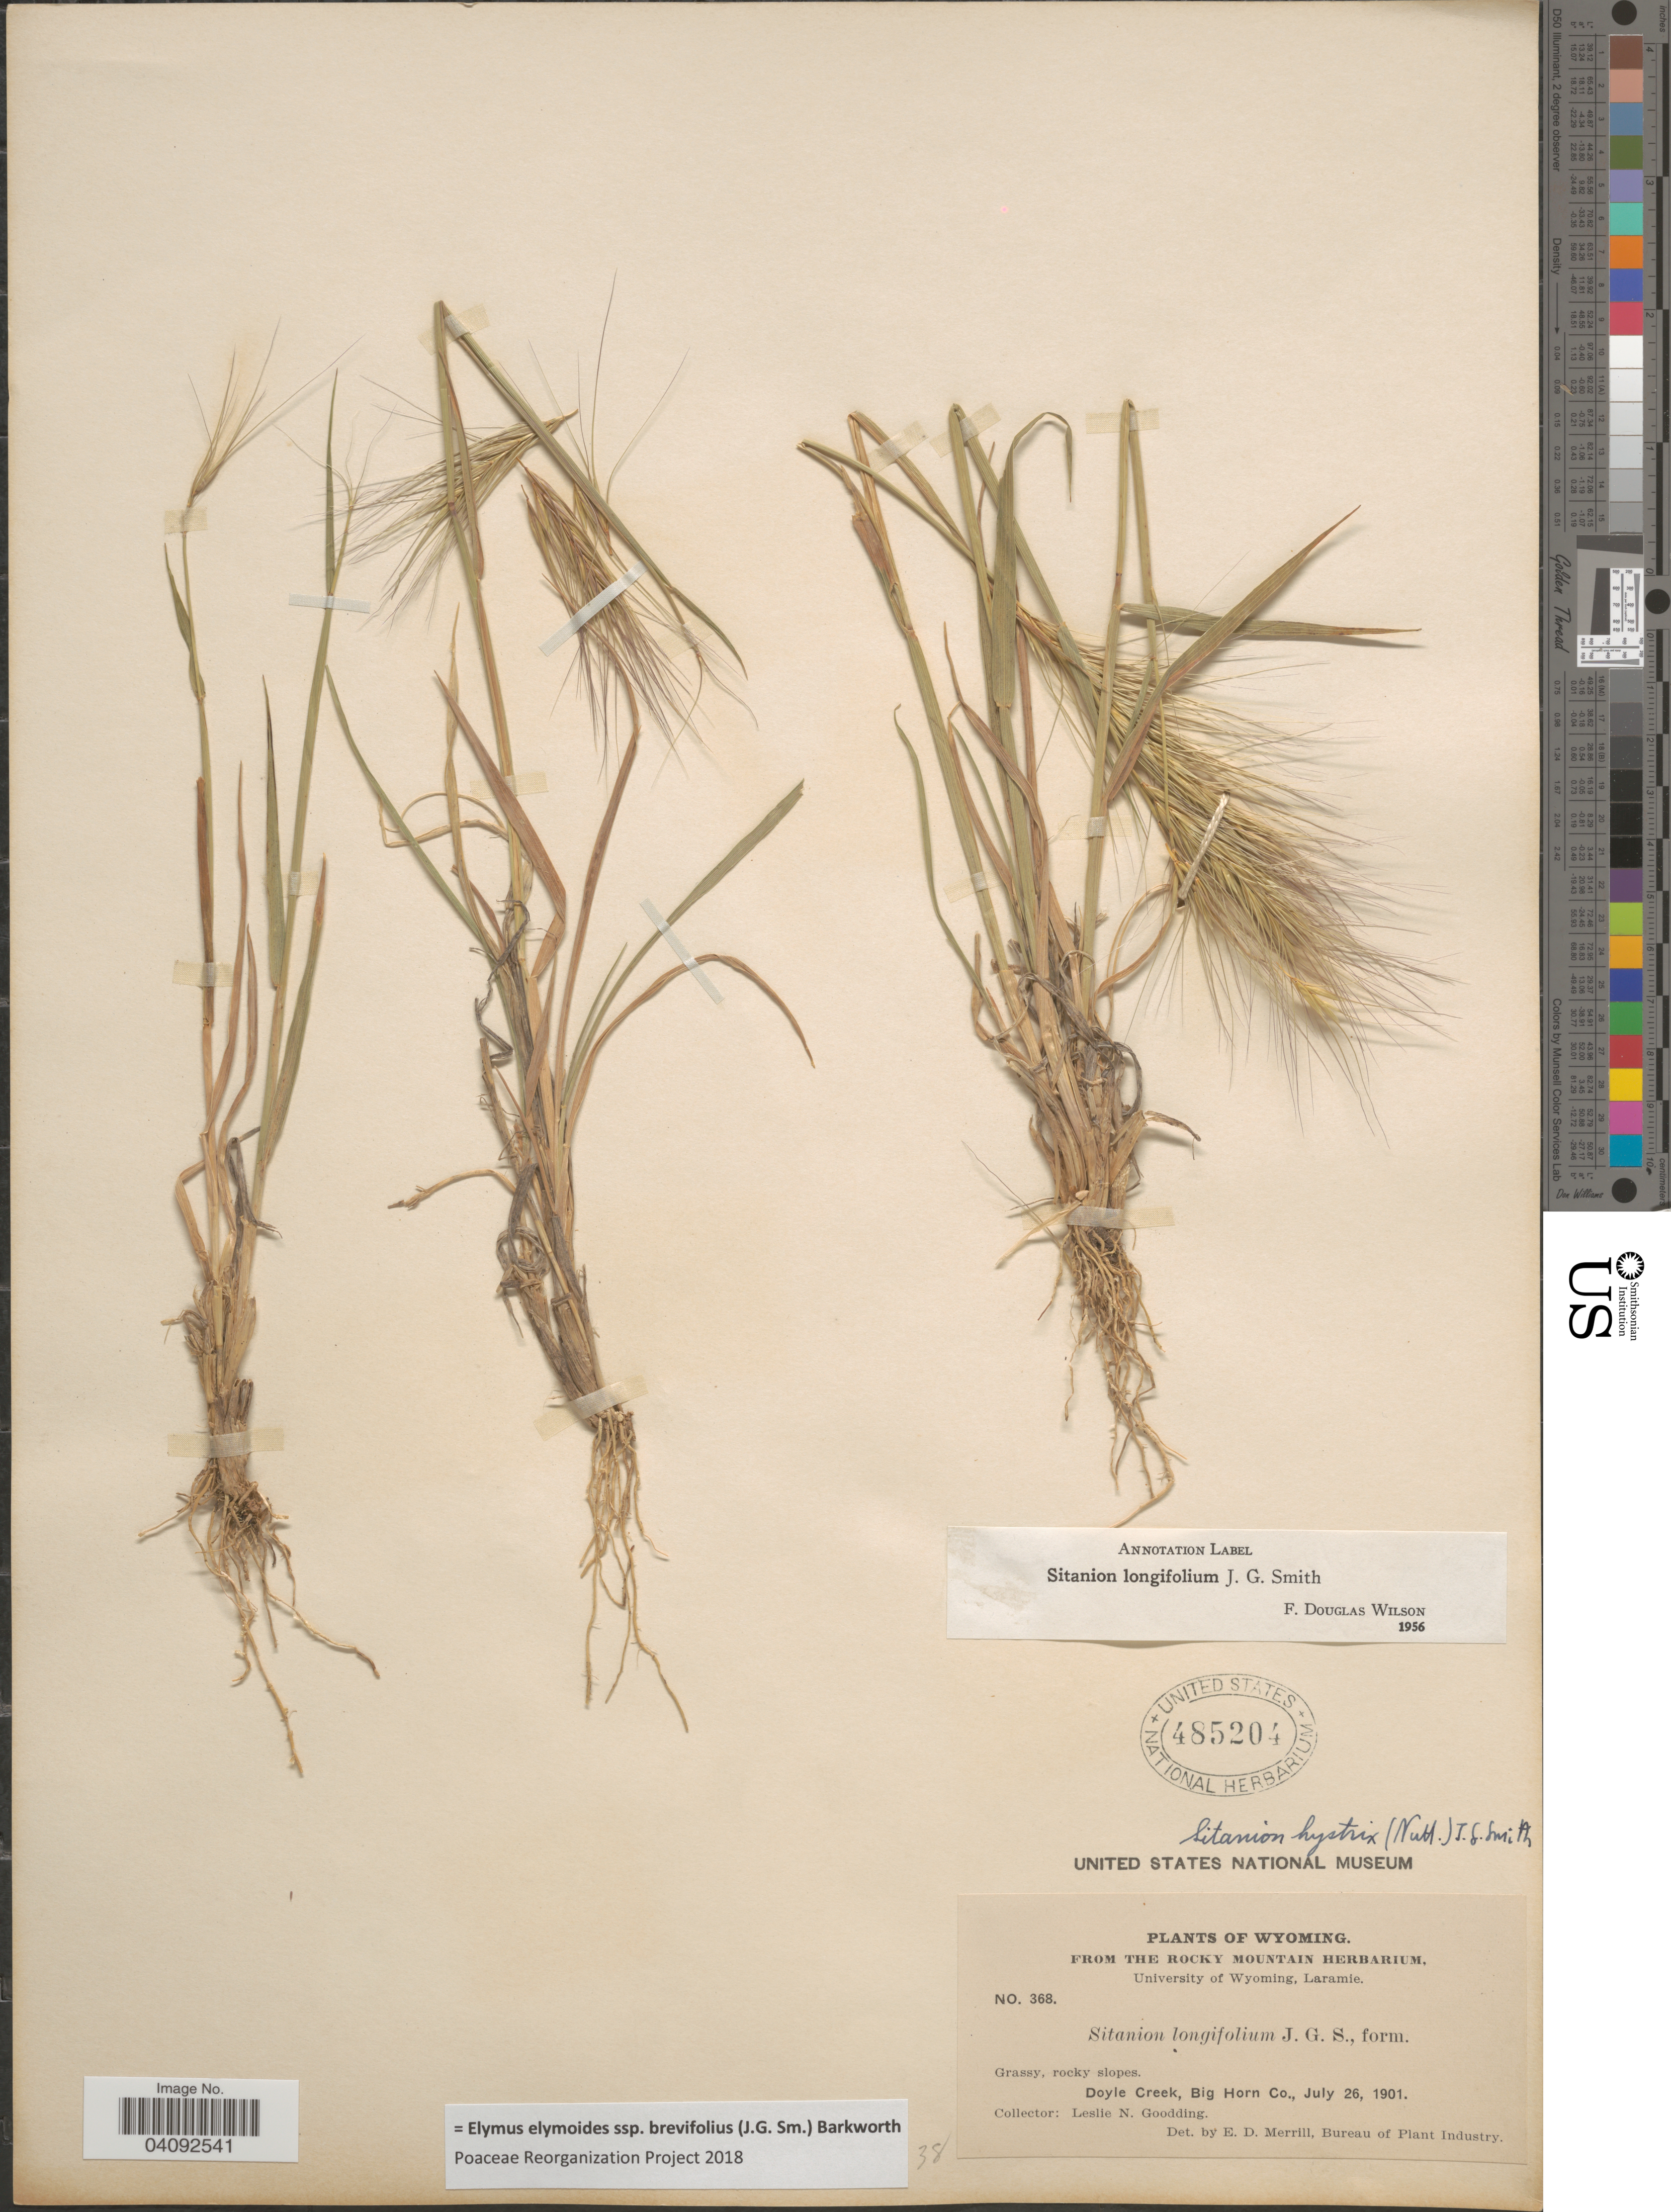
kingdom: Plantae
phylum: Tracheophyta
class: Liliopsida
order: Poales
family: Poaceae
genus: Elymus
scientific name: Elymus elymoides subsp. brevifolius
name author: (J.G. Sm.) Barkworth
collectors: L. N. Goodding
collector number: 368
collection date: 1901-07-26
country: United States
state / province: Wyoming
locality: Doyle Creek, Big Horn Co.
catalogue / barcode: US 485204